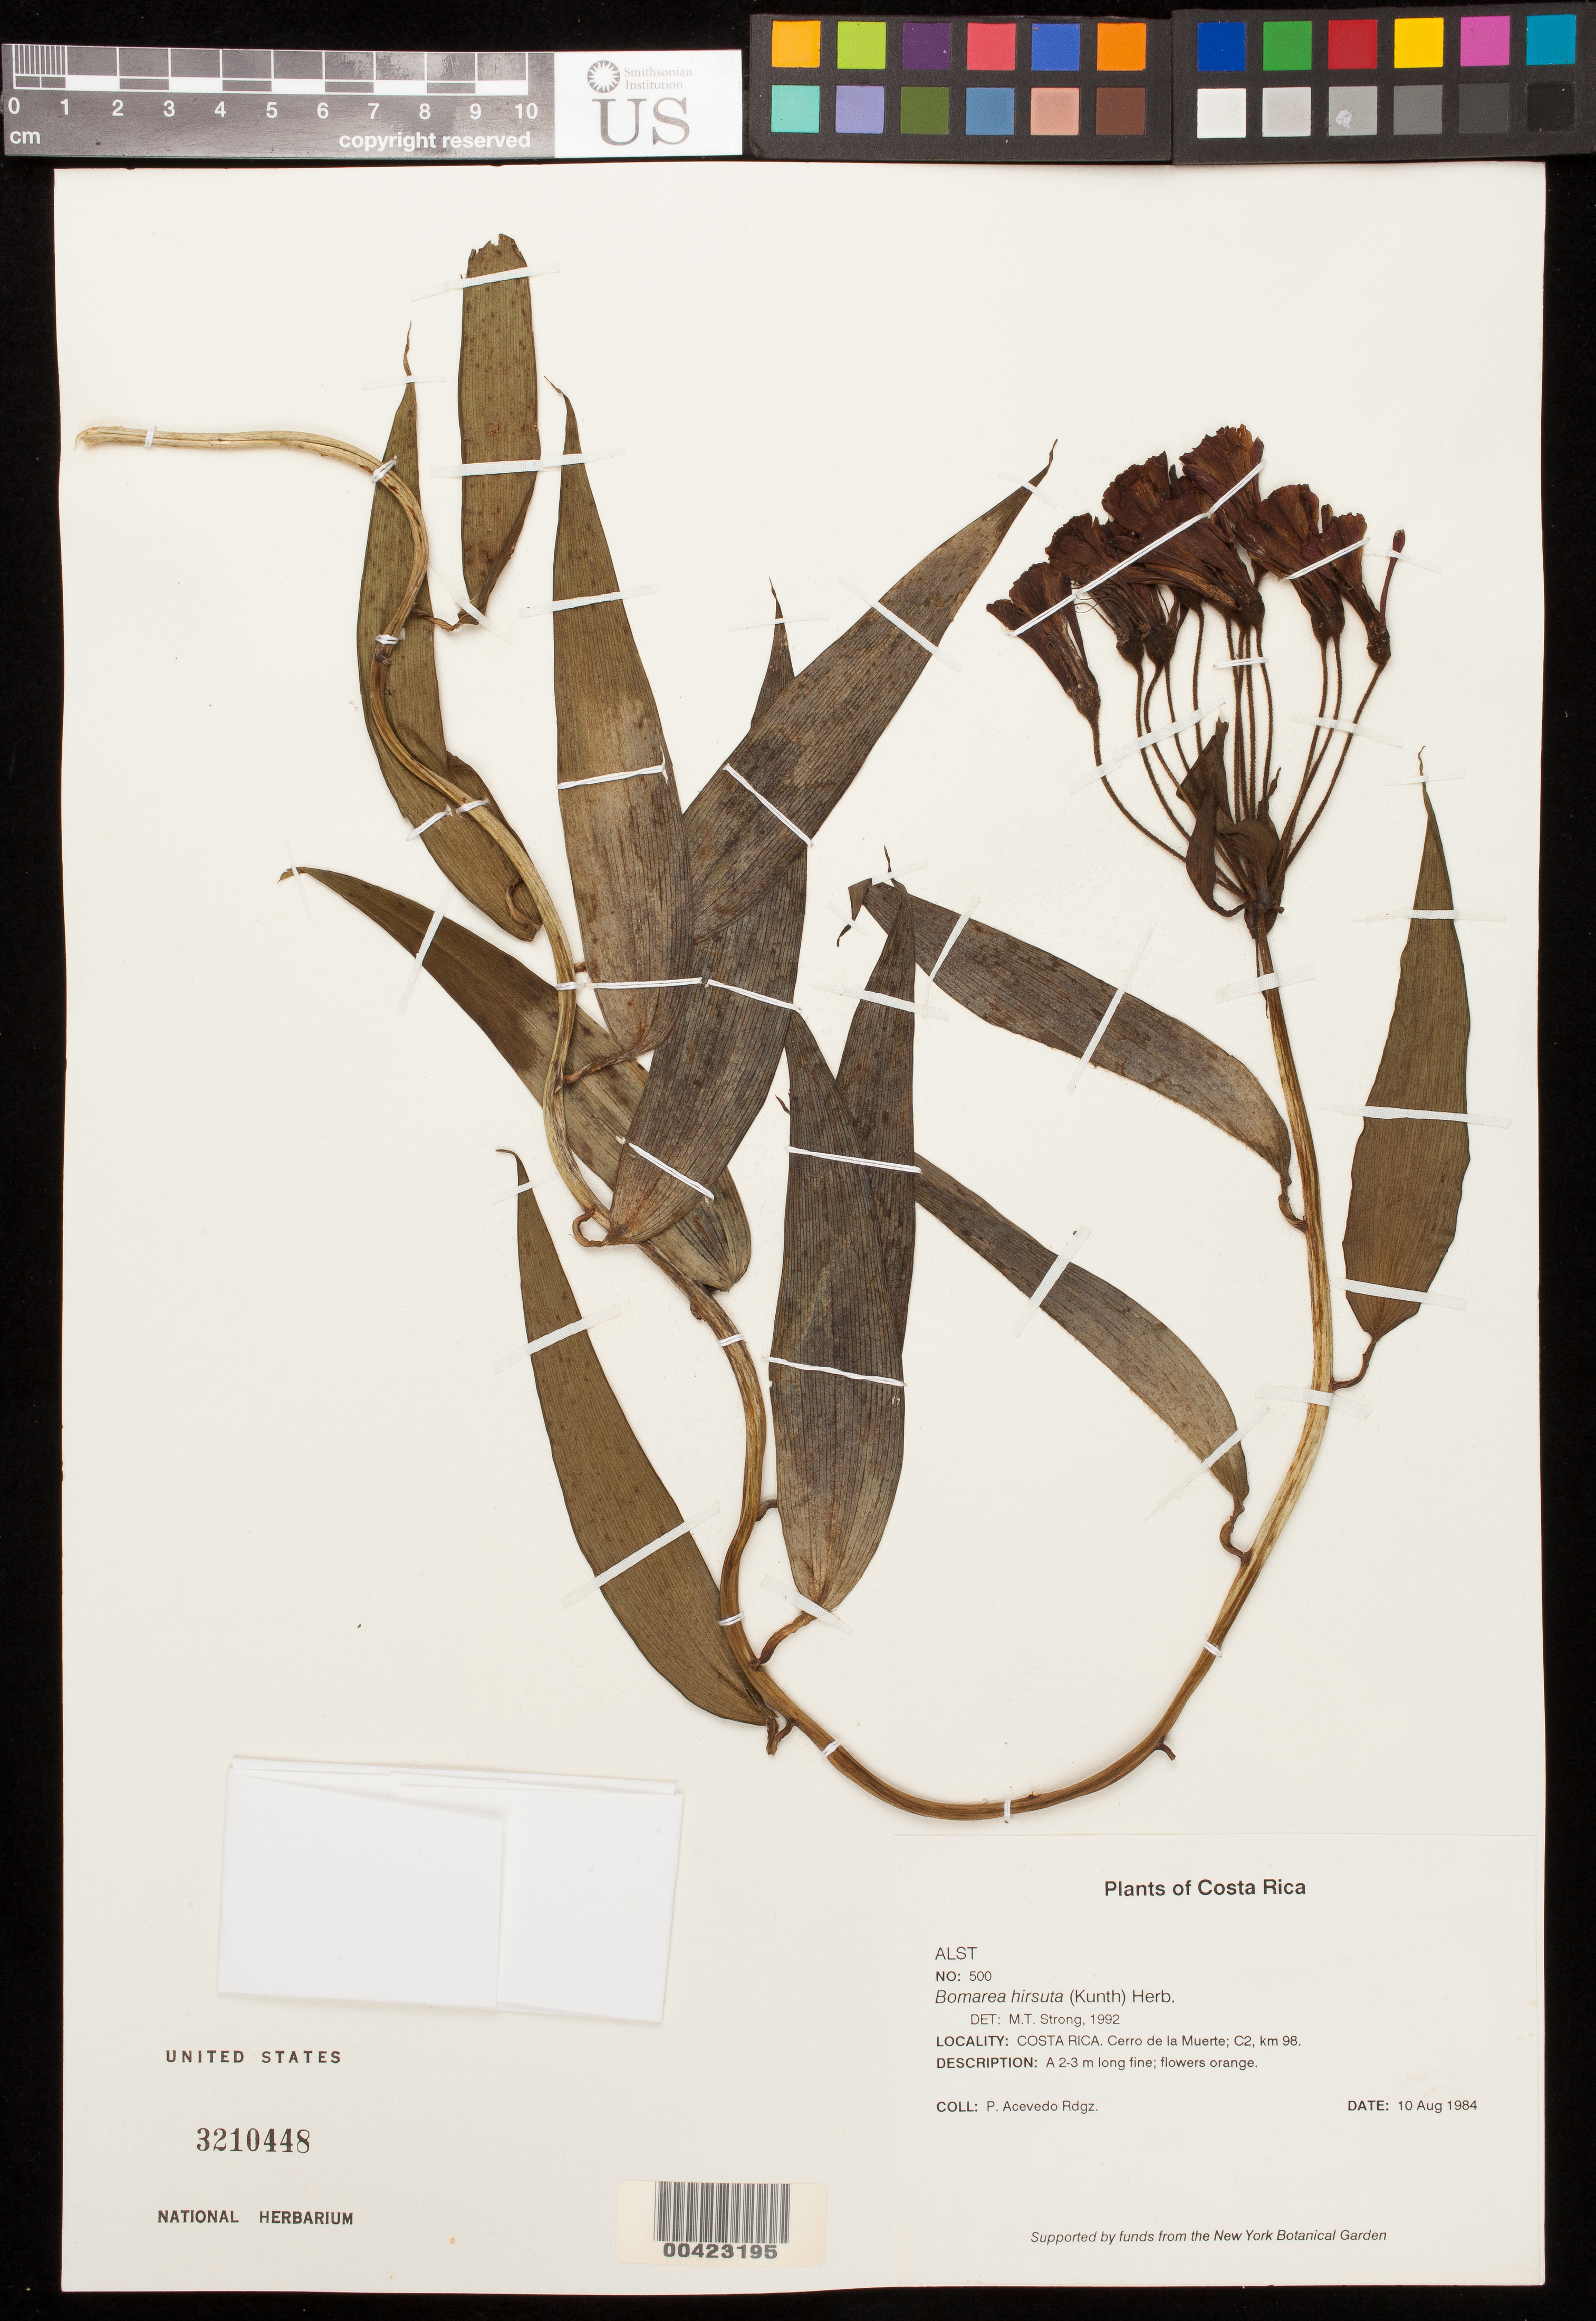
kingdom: Plantae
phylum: Tracheophyta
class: Liliopsida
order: Liliales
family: Alstroemeriaceae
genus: Bomarea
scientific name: Bomarea hirsuta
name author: (Kunth) Herb.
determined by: Strong, M. T., (US), Smithsonian Institution - National Museum of Natural History (UNITED STATES)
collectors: P. Acevedo-Rodr.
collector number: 500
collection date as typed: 10 Aug 1984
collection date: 1984-08-10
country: Costa Rica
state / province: San José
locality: Cerro de la Muerte; C2, km 98.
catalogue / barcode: US 3210448